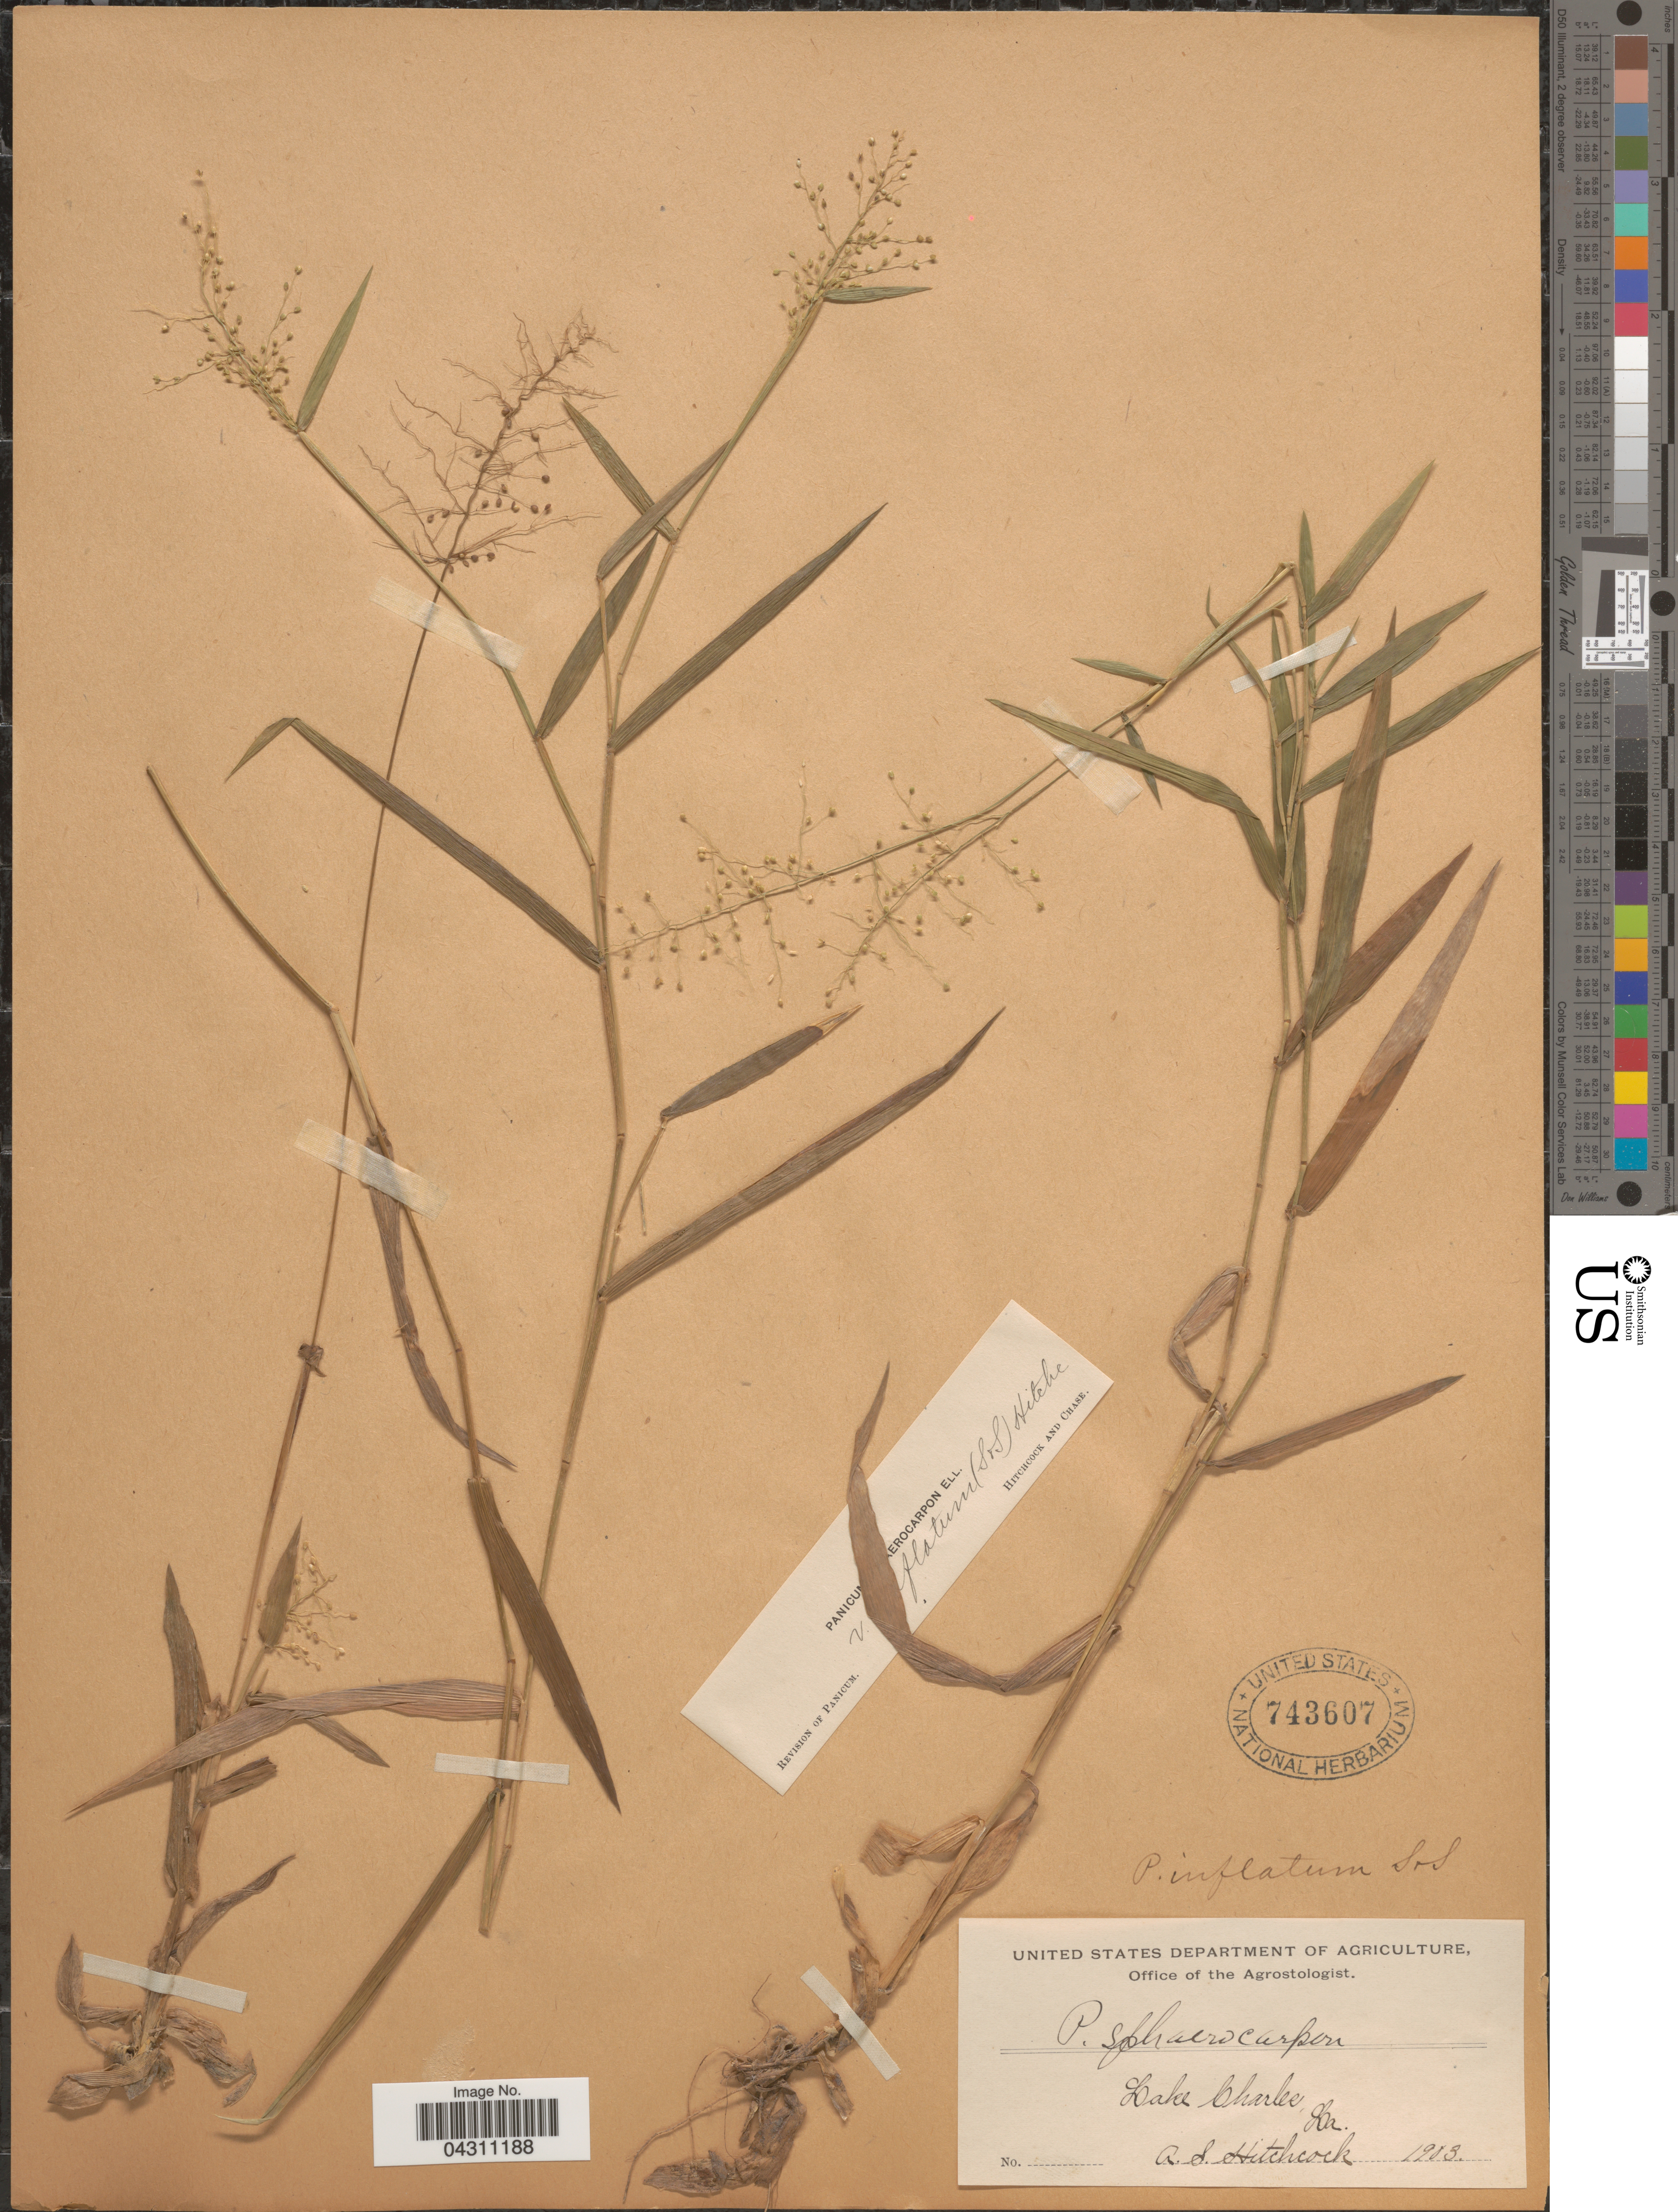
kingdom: Plantae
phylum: Tracheophyta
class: Liliopsida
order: Poales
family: Poaceae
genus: Dichanthelium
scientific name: Dichanthelium sphaerocarpon var. sphaerocarpon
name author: (Elliott) Gould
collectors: A. S. Hitchcock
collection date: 1903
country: United States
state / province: Louisiana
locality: Lake Charles.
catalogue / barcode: US 743607